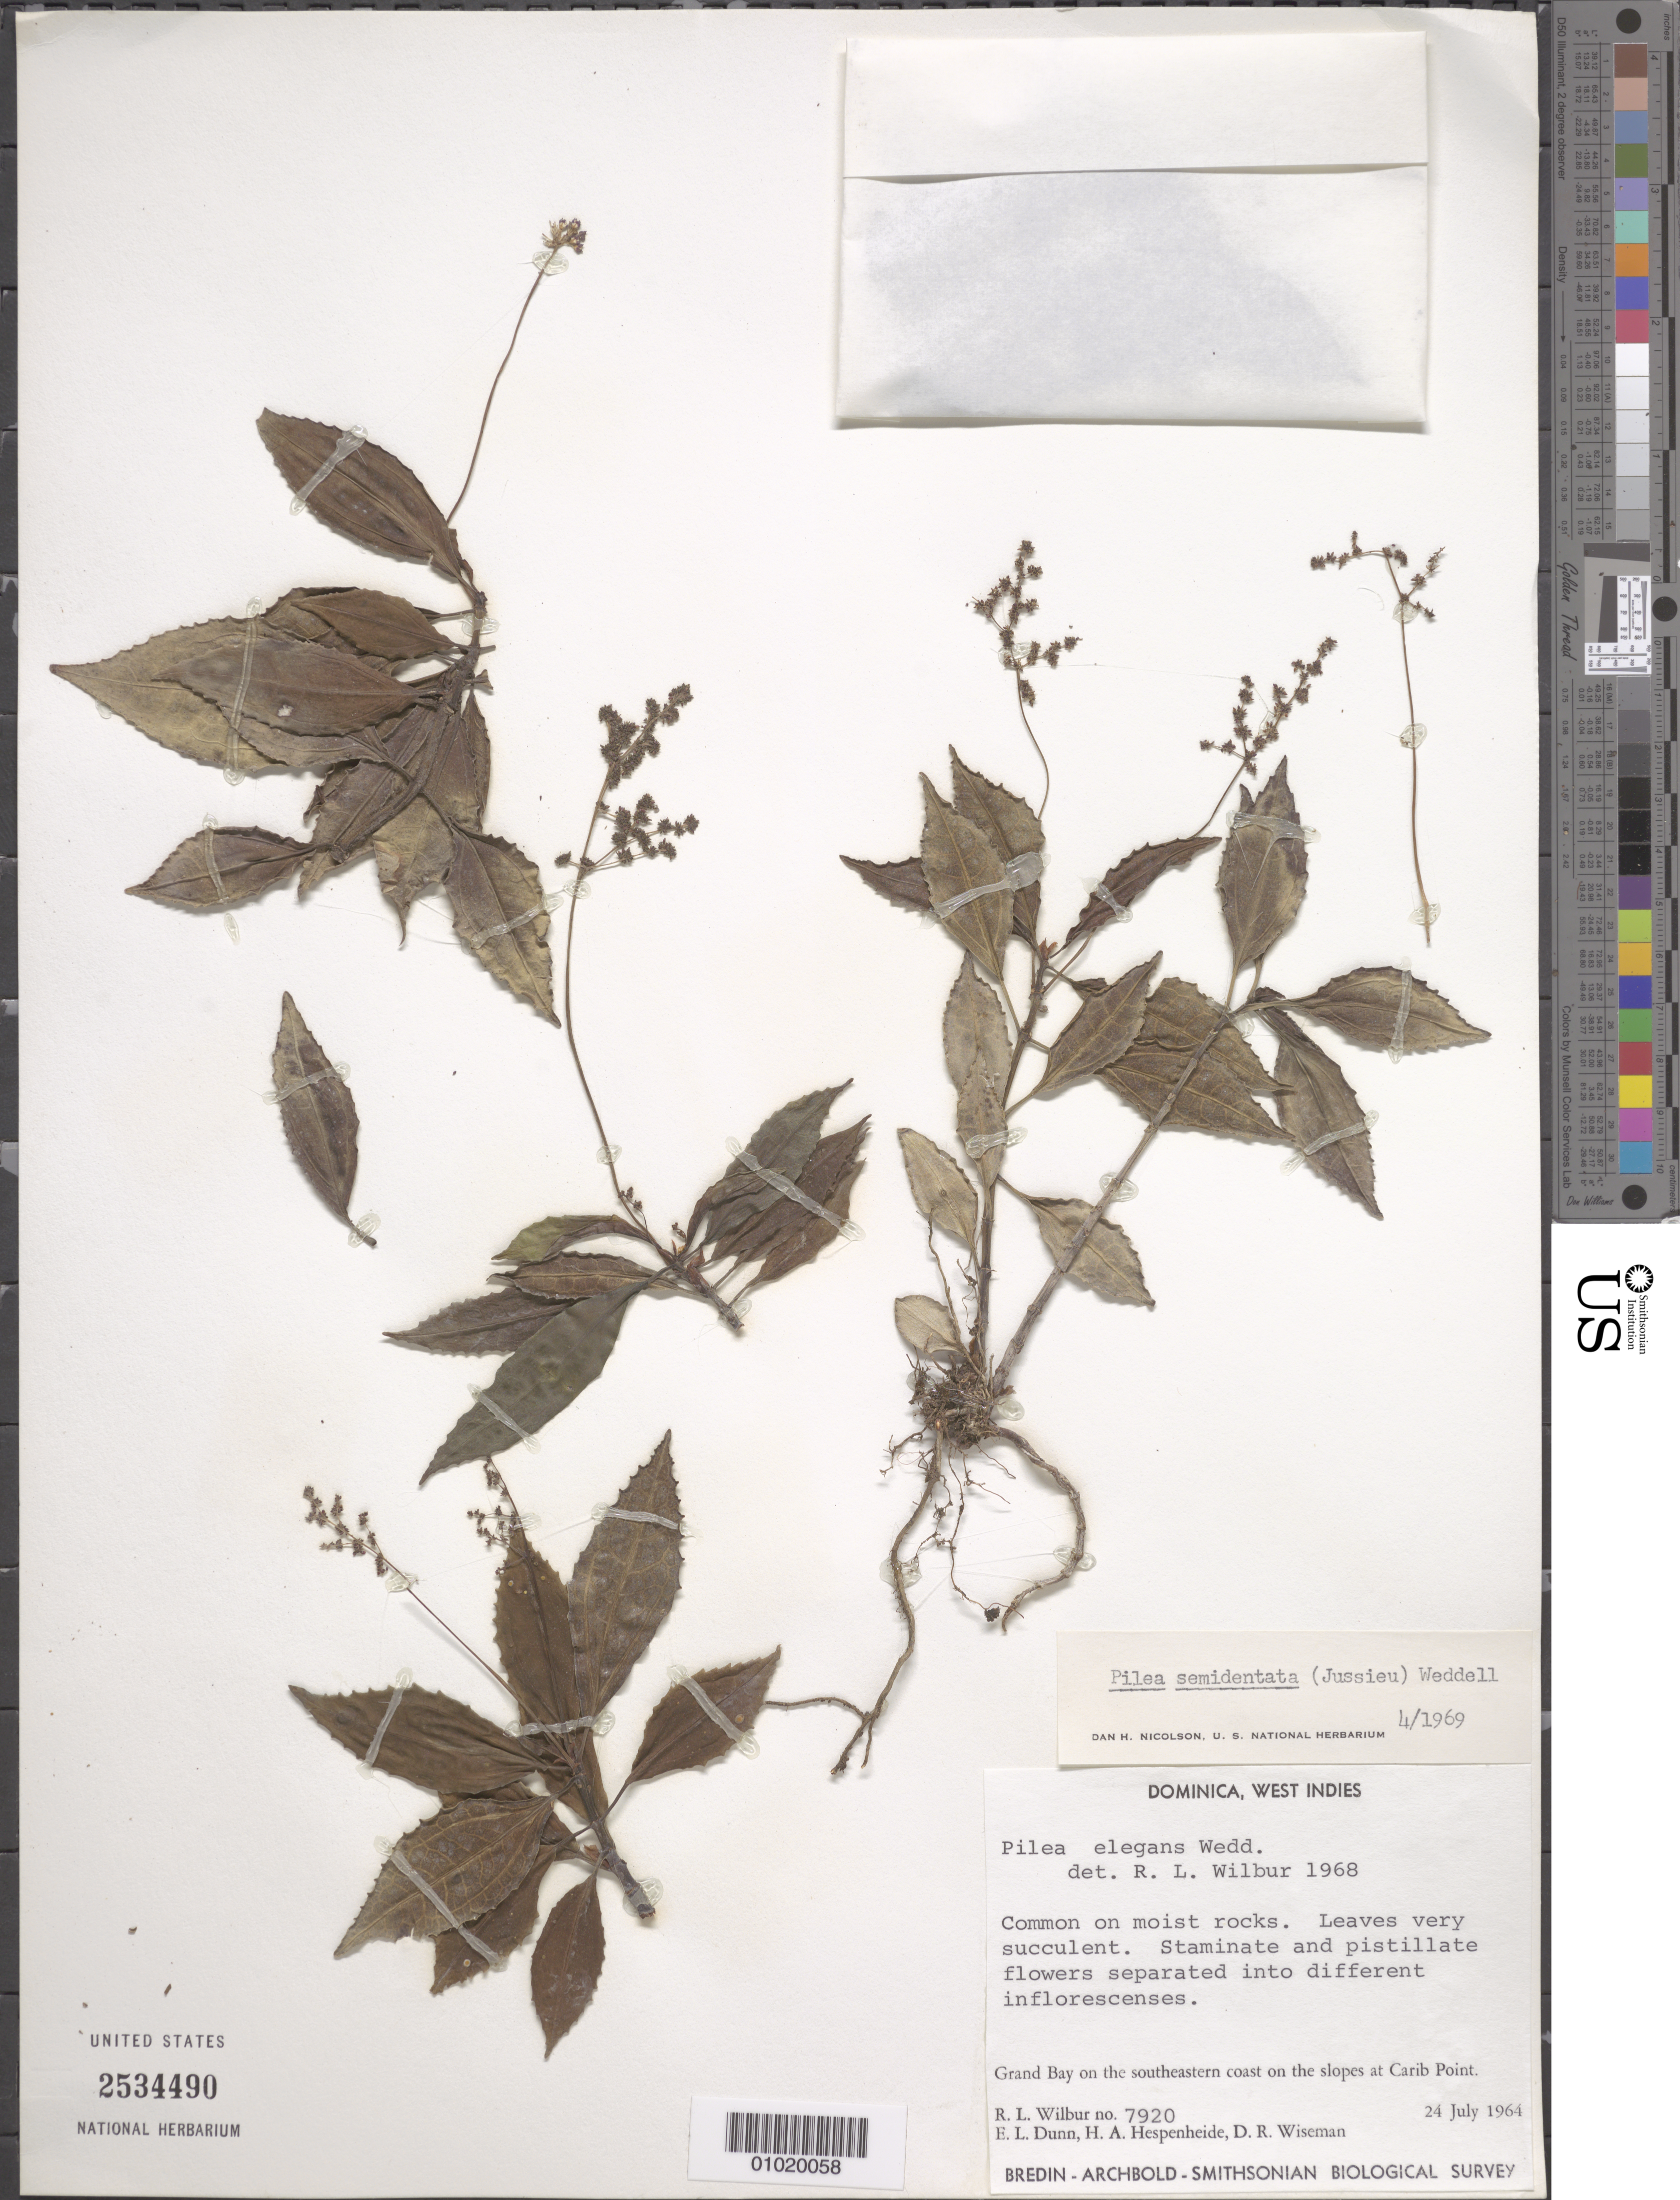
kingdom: Plantae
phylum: Tracheophyta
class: Magnoliopsida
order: Rosales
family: Urticaceae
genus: Pilea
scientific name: Pilea semidentata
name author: (Juss. ex Poir.) Wedd.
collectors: R. L. Wilbur, E. Dunn, H. A. Hespenheide & D. R. Wiseman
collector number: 7920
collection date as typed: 24 Jul 1964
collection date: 1964-07-24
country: Dominica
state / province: St. Patrick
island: Dominica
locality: Grand Bay on the southeastern coast on the slopes at Carib point.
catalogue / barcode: US 2534490